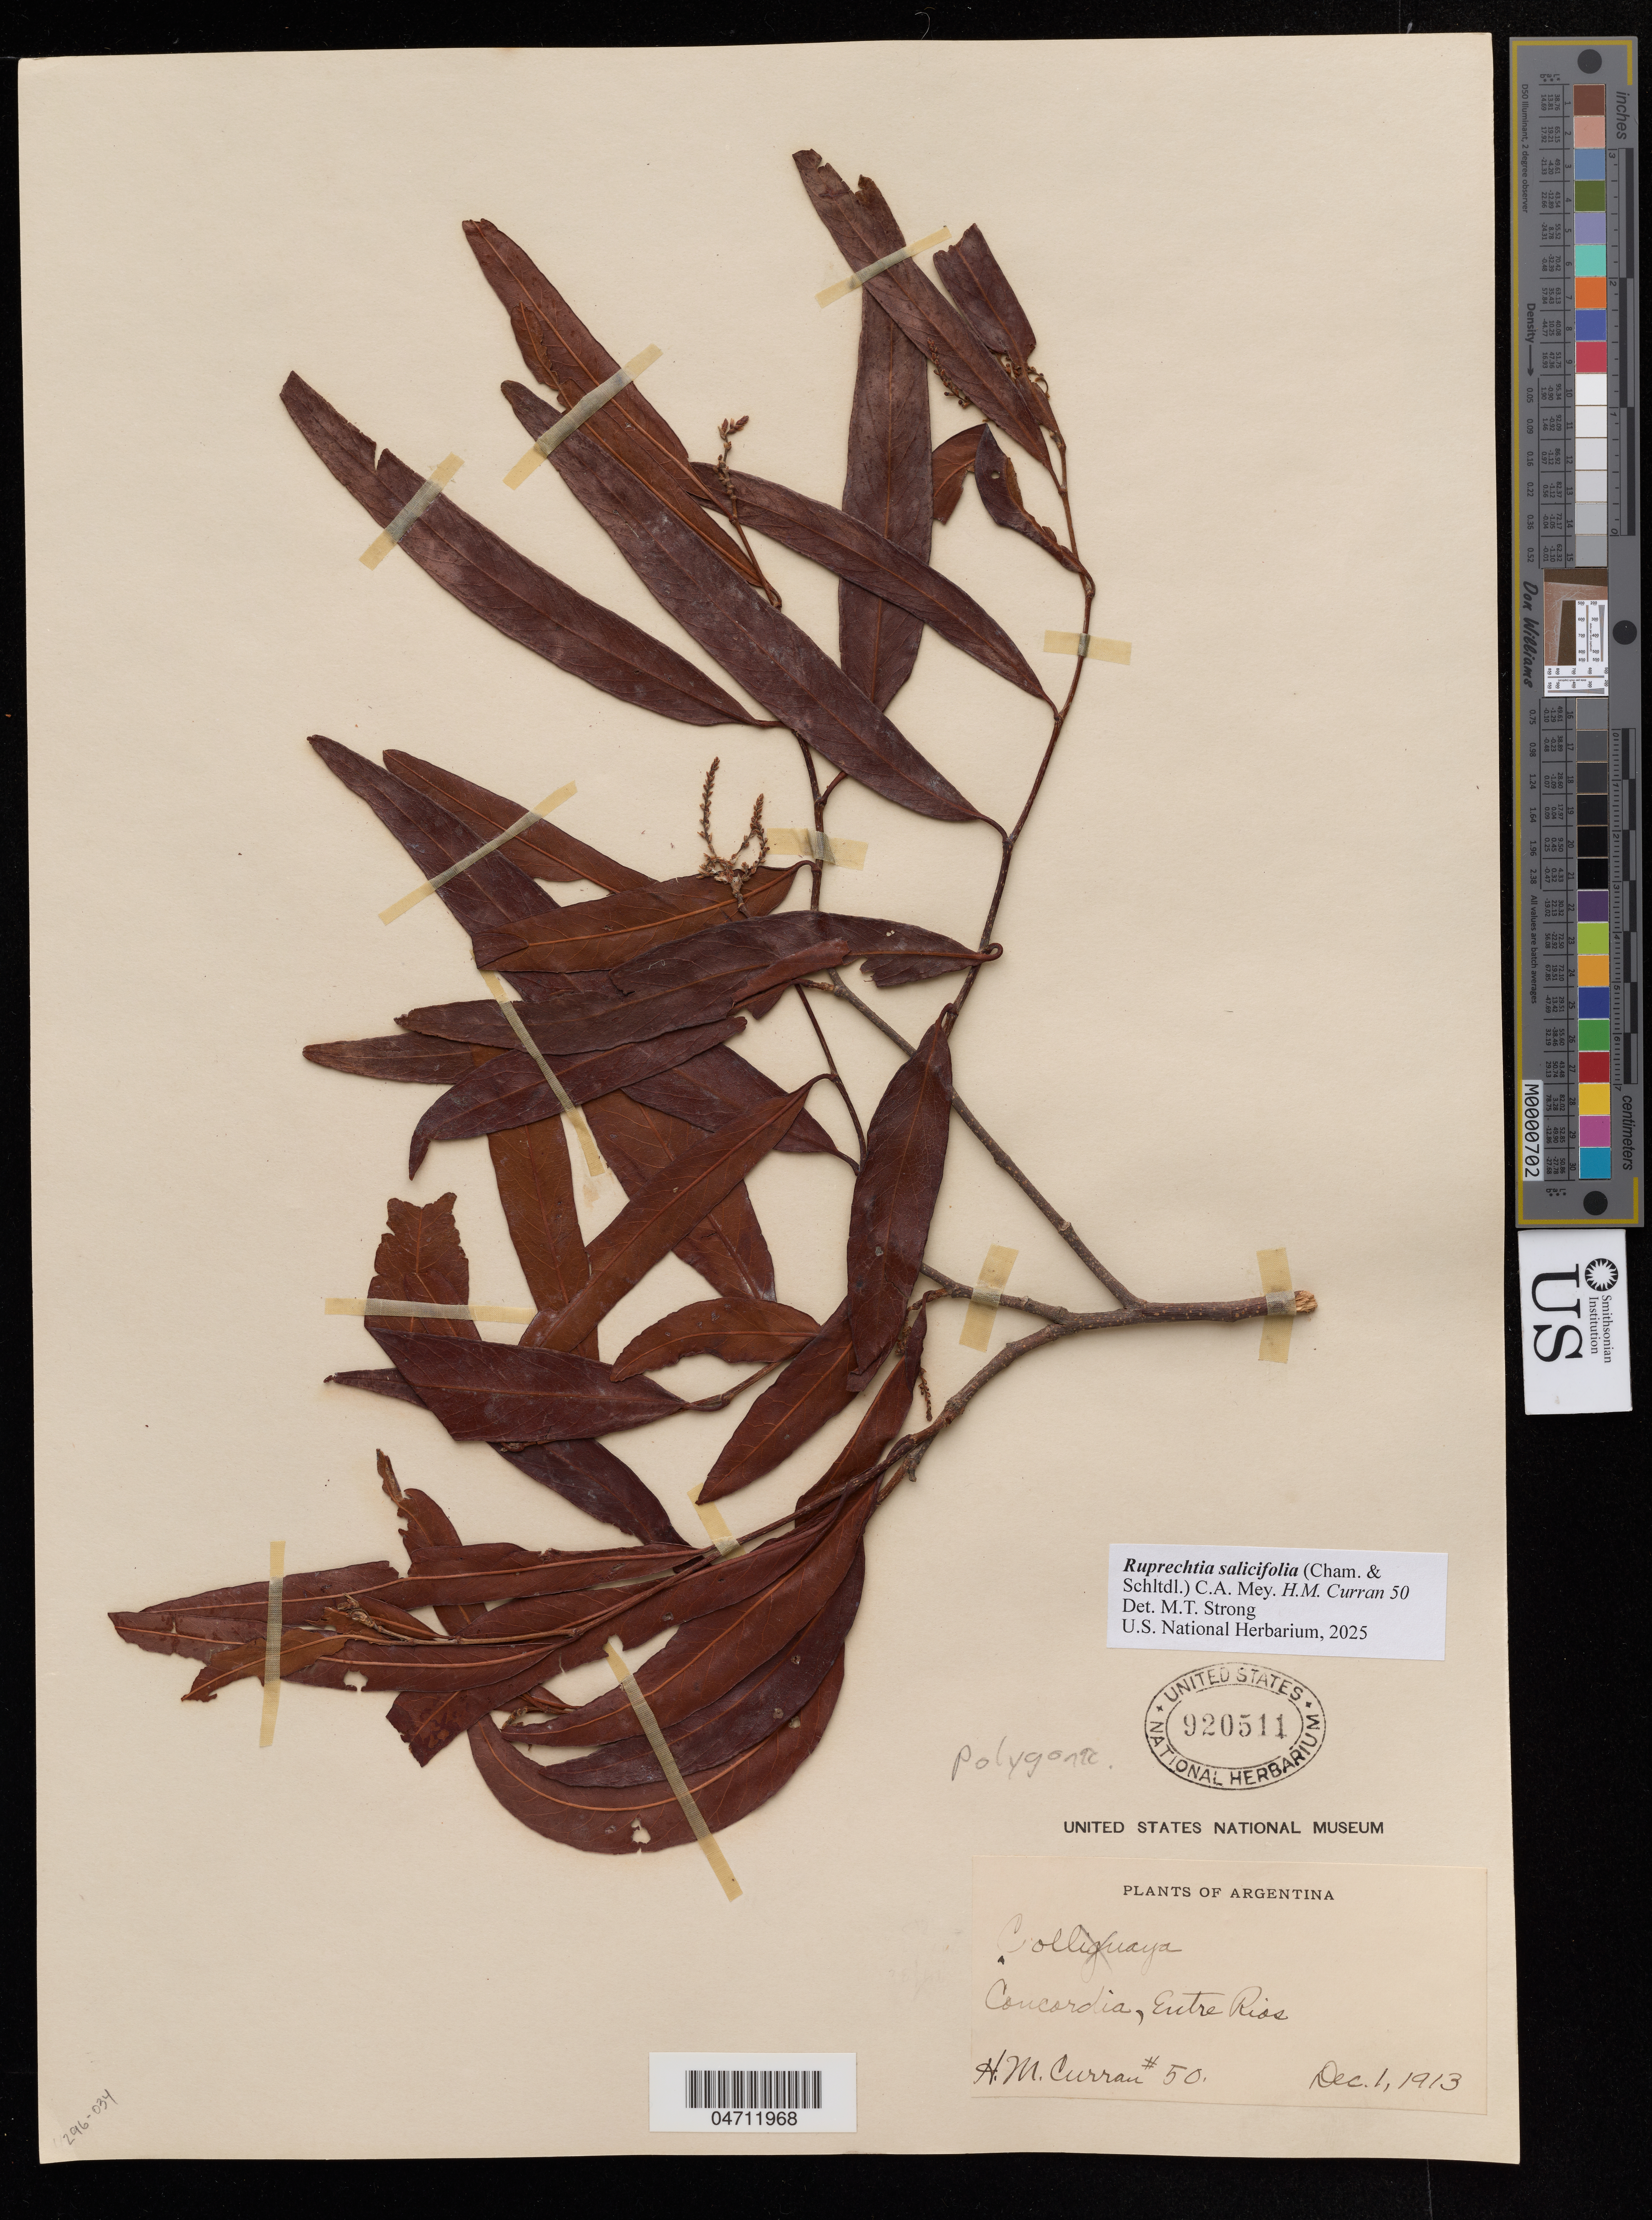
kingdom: Plantae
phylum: Tracheophyta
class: Magnoliopsida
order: Caryophyllales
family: Polygonaceae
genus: Ruprechtia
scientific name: Ruprechtia salicifolia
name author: (Cham. & Schltdl.) C.A. Mey.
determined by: Strong, M. T., (US), Smithsonian Institution - National Museum of Natural History (UNITED STATES)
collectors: H. M. Curran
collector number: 50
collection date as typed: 1 Dec 1913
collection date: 1913-12-01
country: Argentina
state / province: Entre Rios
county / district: Concordia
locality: Entre Rios.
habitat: Concordia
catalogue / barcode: US 920511